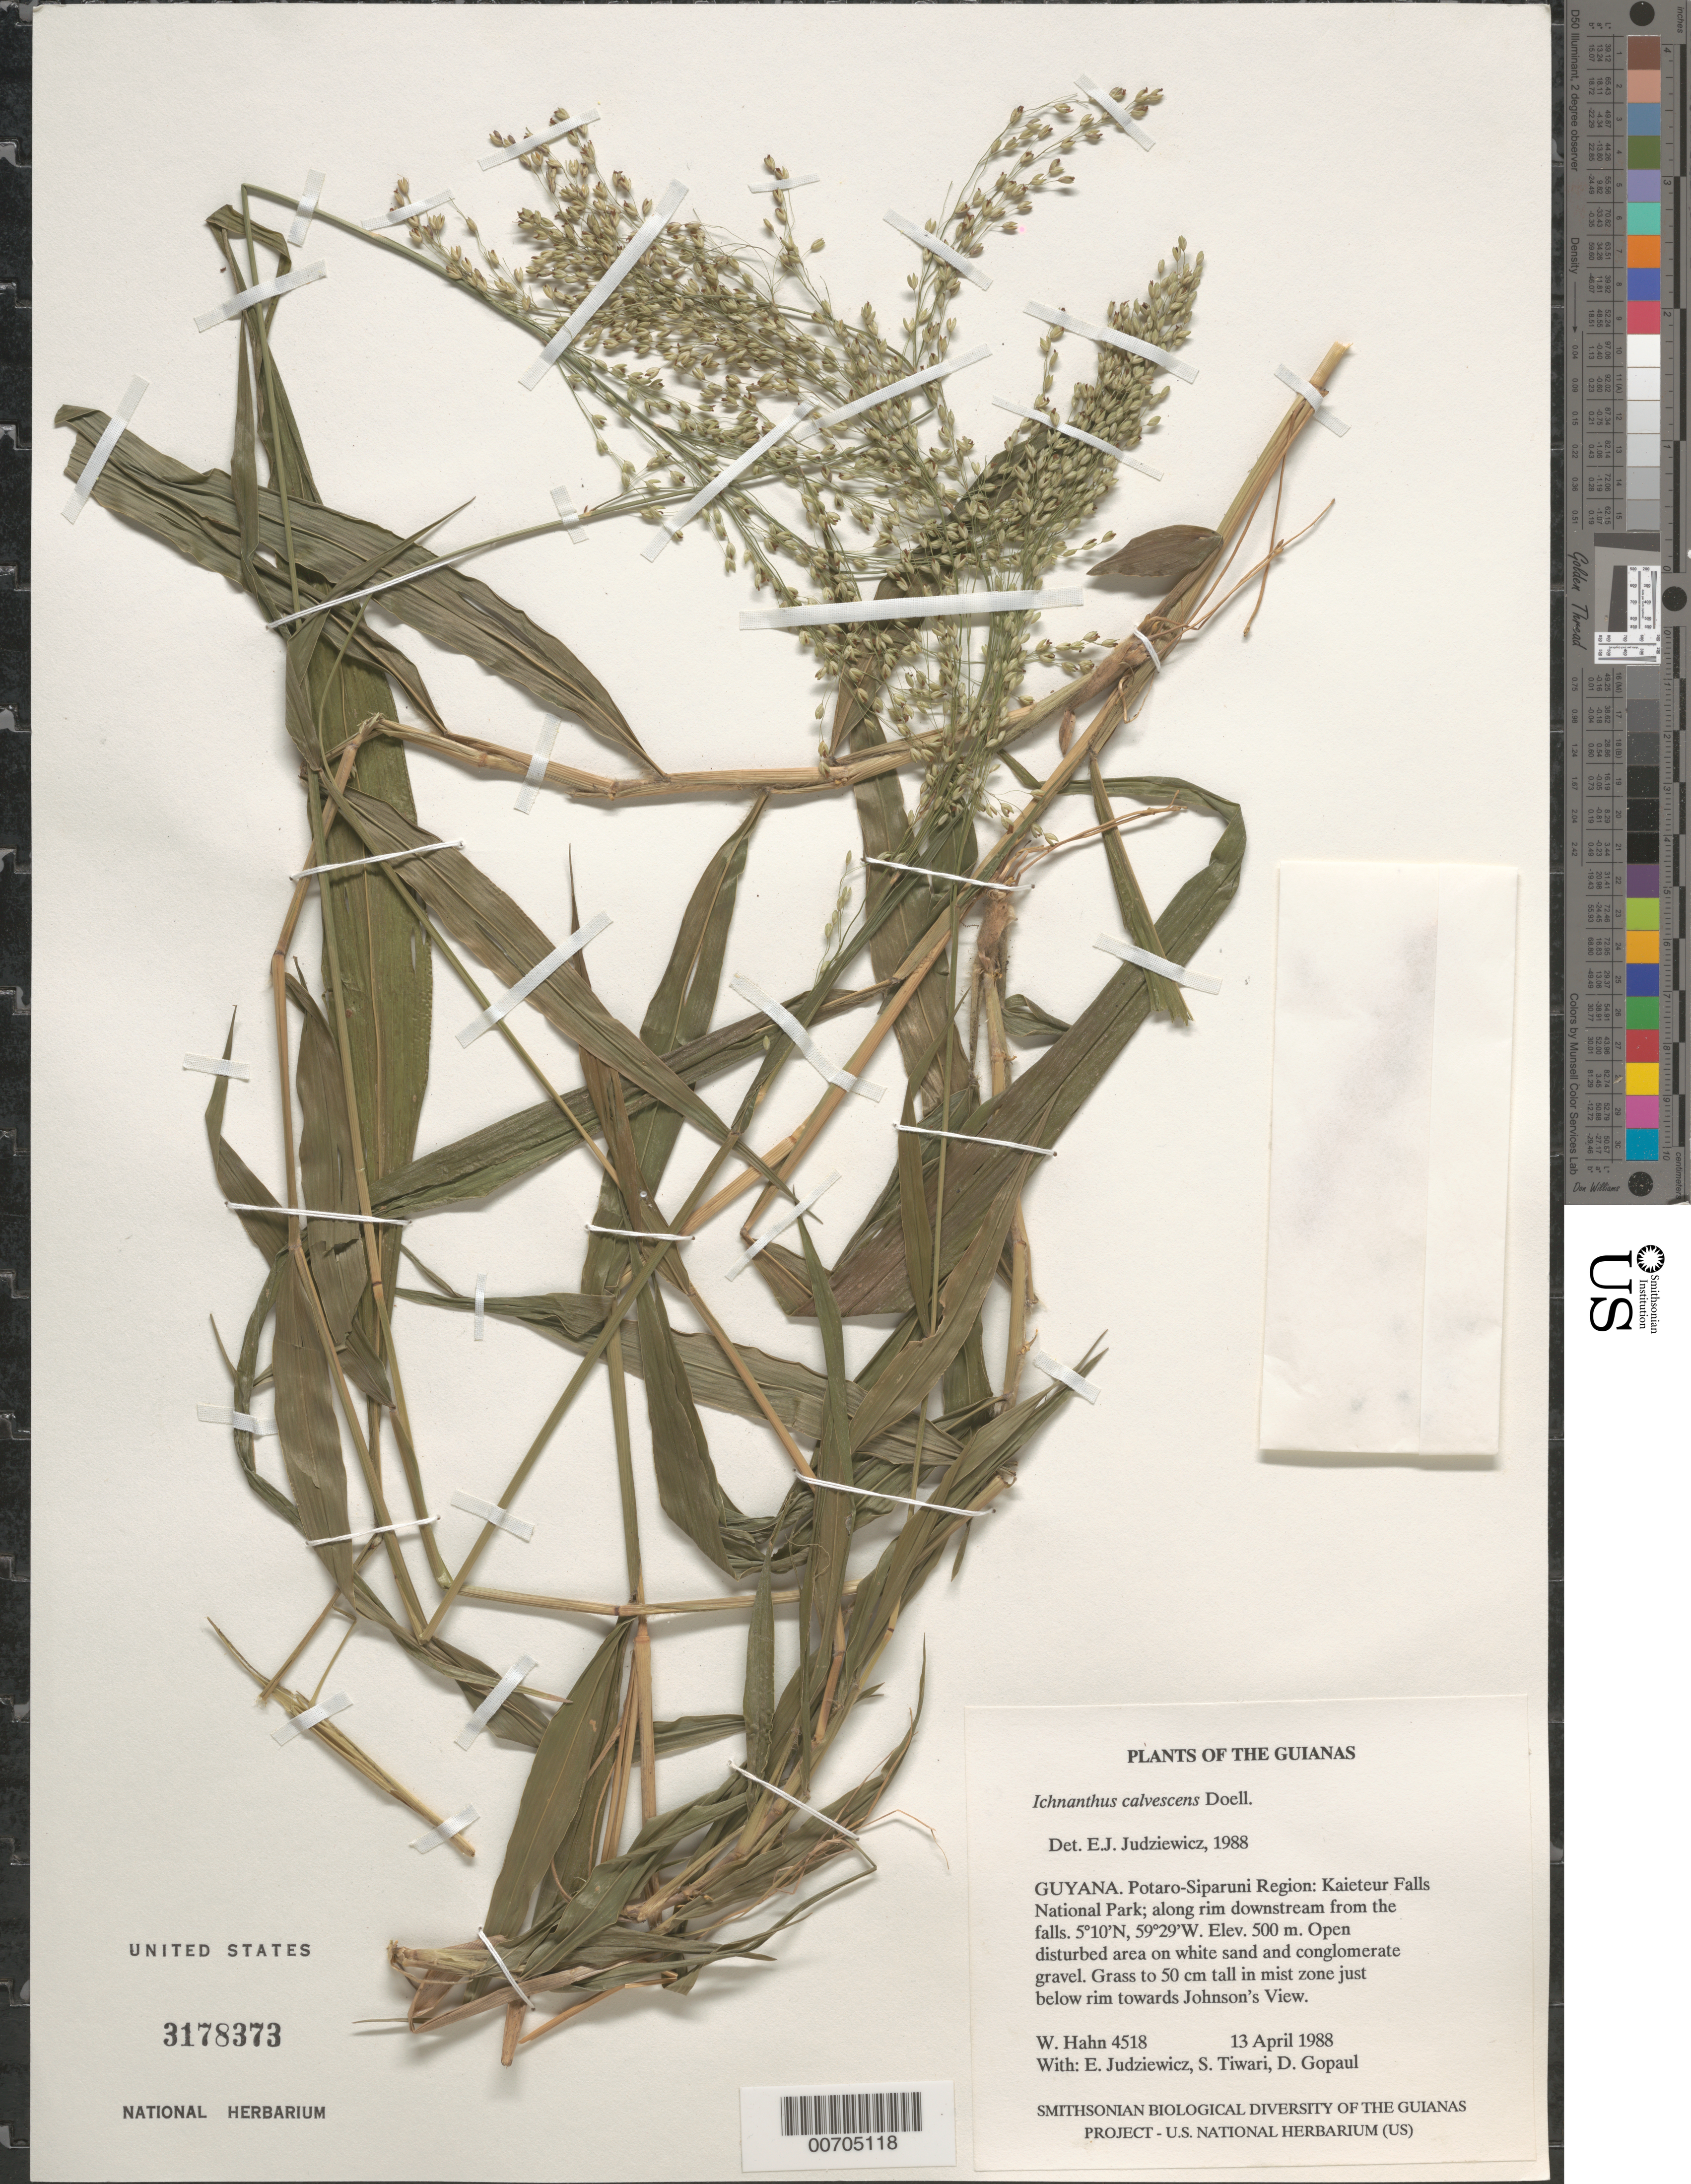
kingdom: Plantae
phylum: Tracheophyta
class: Liliopsida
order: Poales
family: Poaceae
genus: Ichnanthus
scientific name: Ichnanthus calvescens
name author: (Nees ex Trin.) Döll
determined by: Judziewicz, E. J.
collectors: W. Hahn, E. J. Judziewicz, S. Tiwari & D. Gopaul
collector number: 4518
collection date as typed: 13 April 1988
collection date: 1988-04-13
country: Guyana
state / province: Potaro-Siparuni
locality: Kaieteur Falls National Park; along rim downstream from the falls, toward Johnson's View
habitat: Open disturbed area. White sand and conglomerate gravel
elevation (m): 500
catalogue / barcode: US 3178373